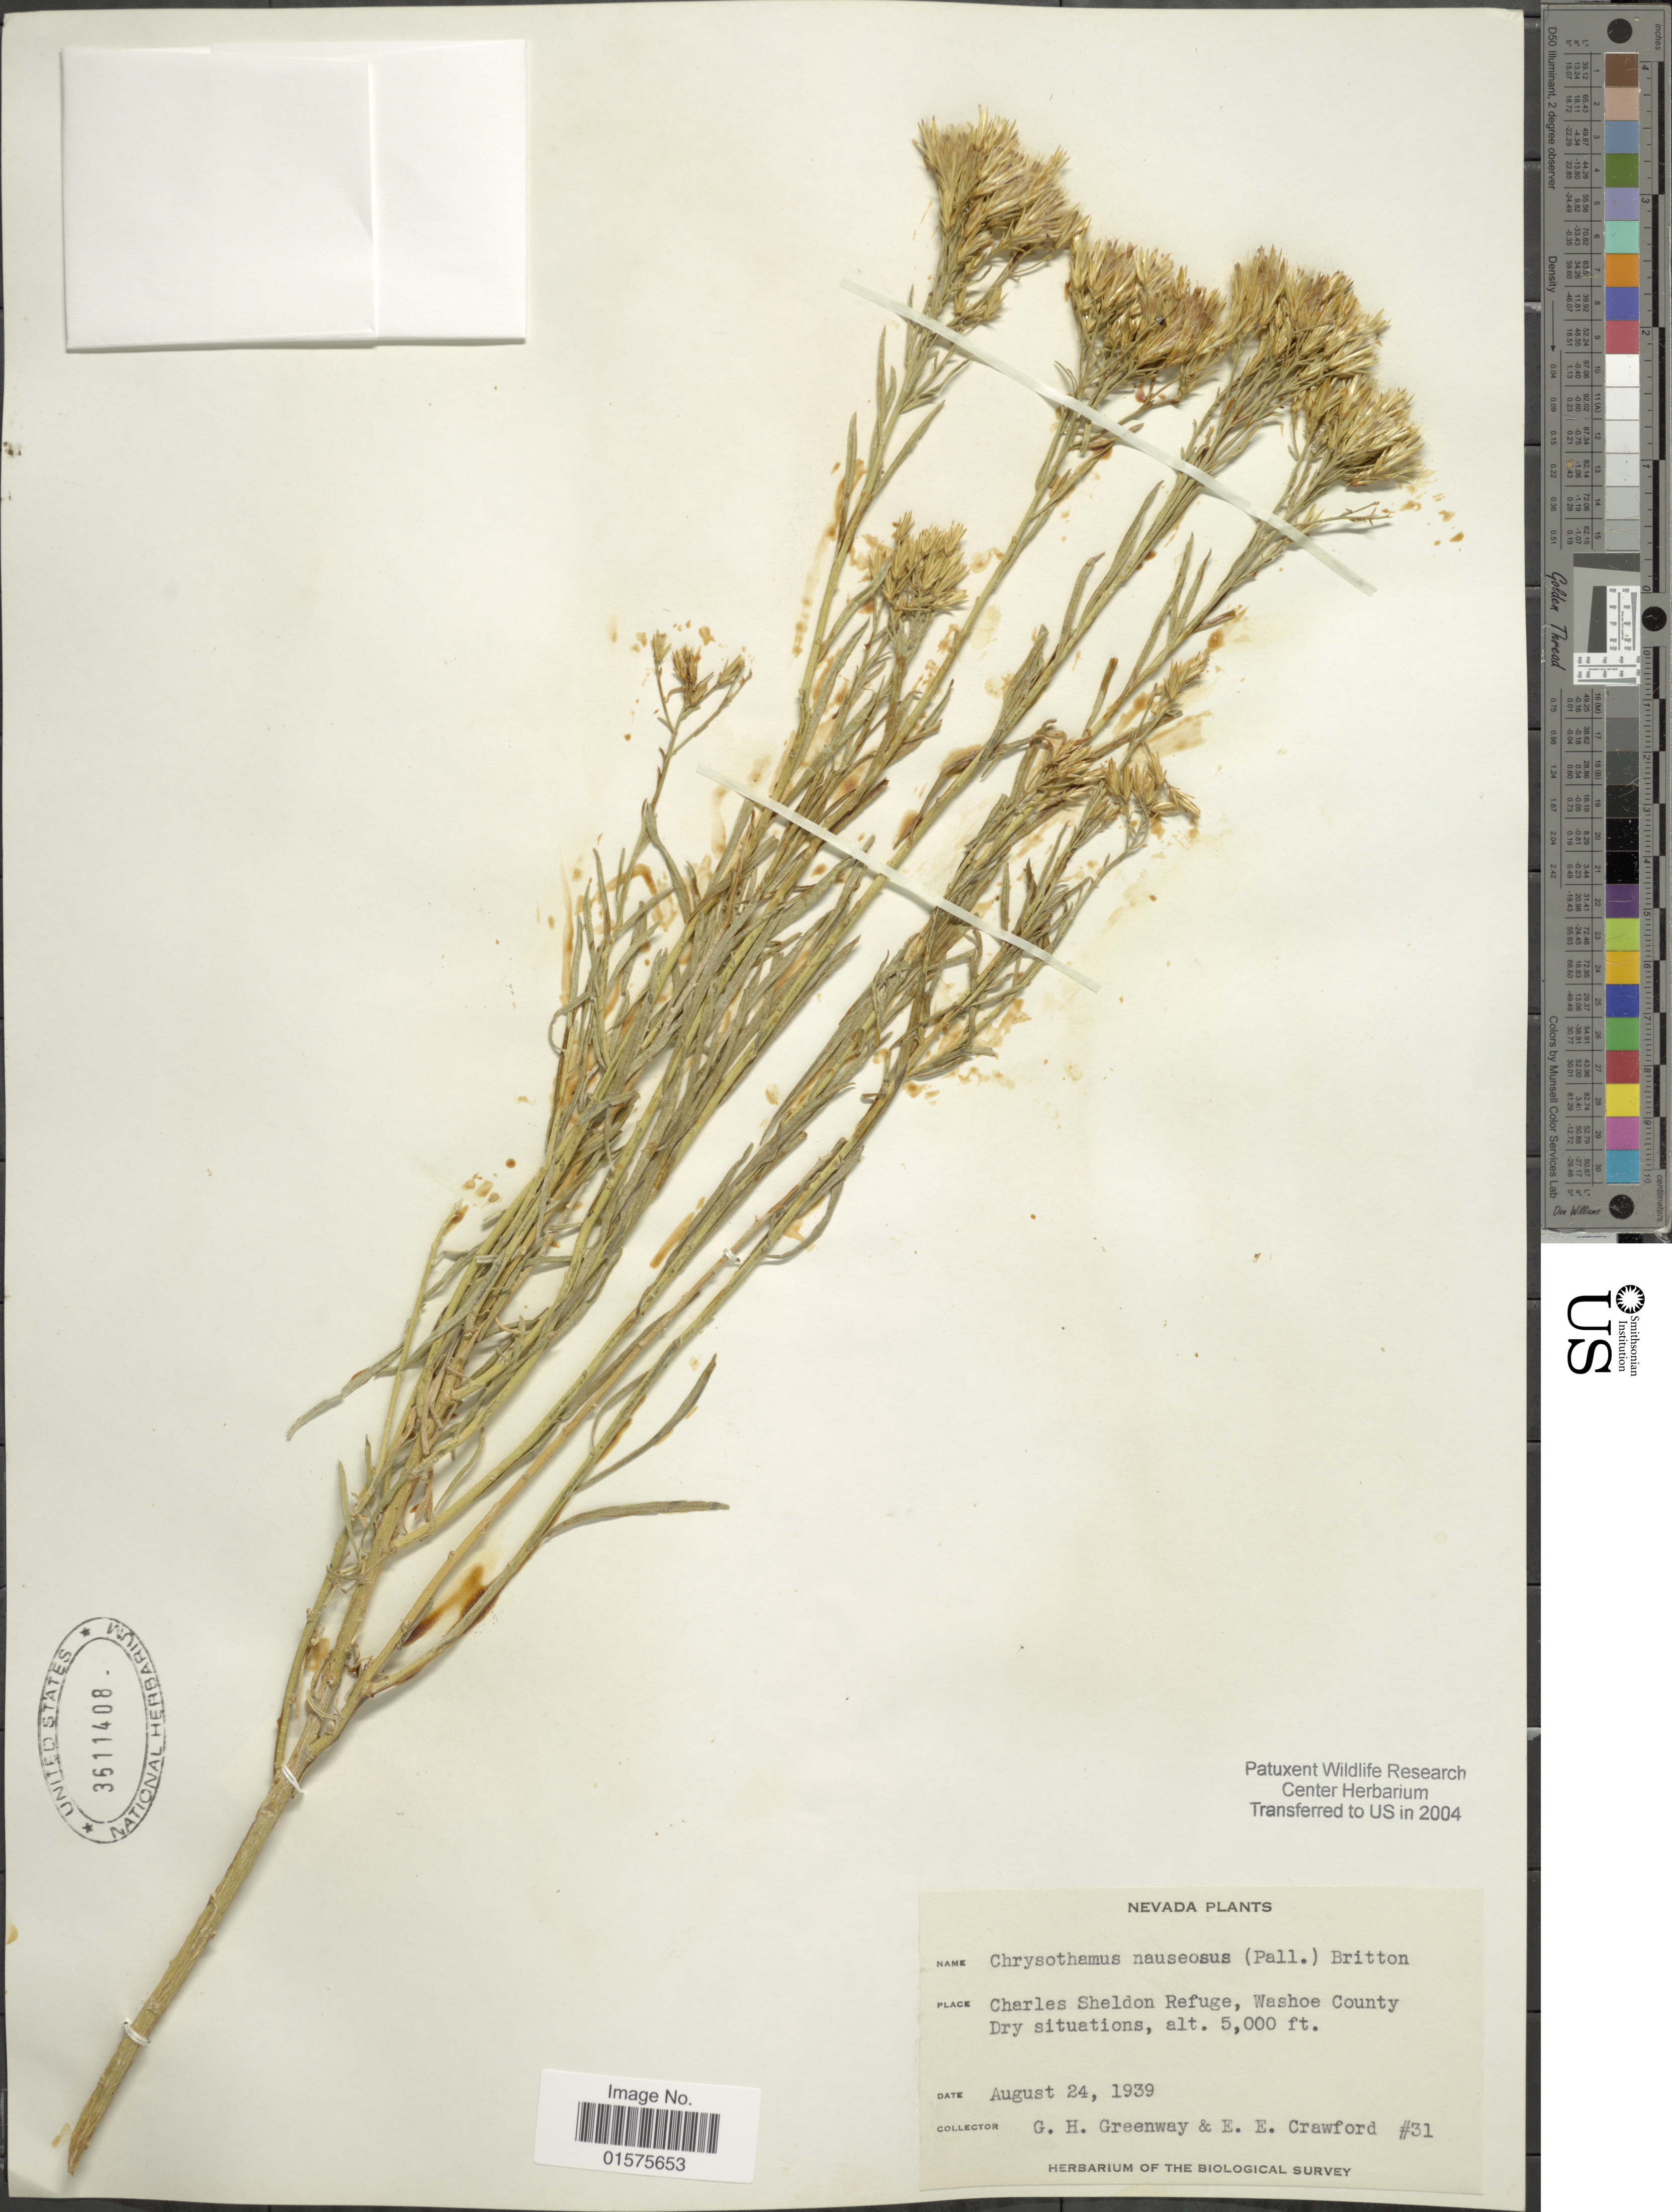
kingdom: Plantae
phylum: Tracheophyta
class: Magnoliopsida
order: Asterales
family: Asteraceae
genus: Ericameria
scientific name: Ericameria nauseosa var. oreophila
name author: (A. Nelson) G.L. Nesom & G.I. Baird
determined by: Urbatsch, Lowell E., Curator (LSU), Louisiana State University (UNITED STATES)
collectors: G. Greenway & E. Crawford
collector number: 31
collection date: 1939-08-24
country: United States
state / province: Nevada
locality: Charles Sheldon Refuge, Washoe County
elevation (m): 1524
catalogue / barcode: US 3611408